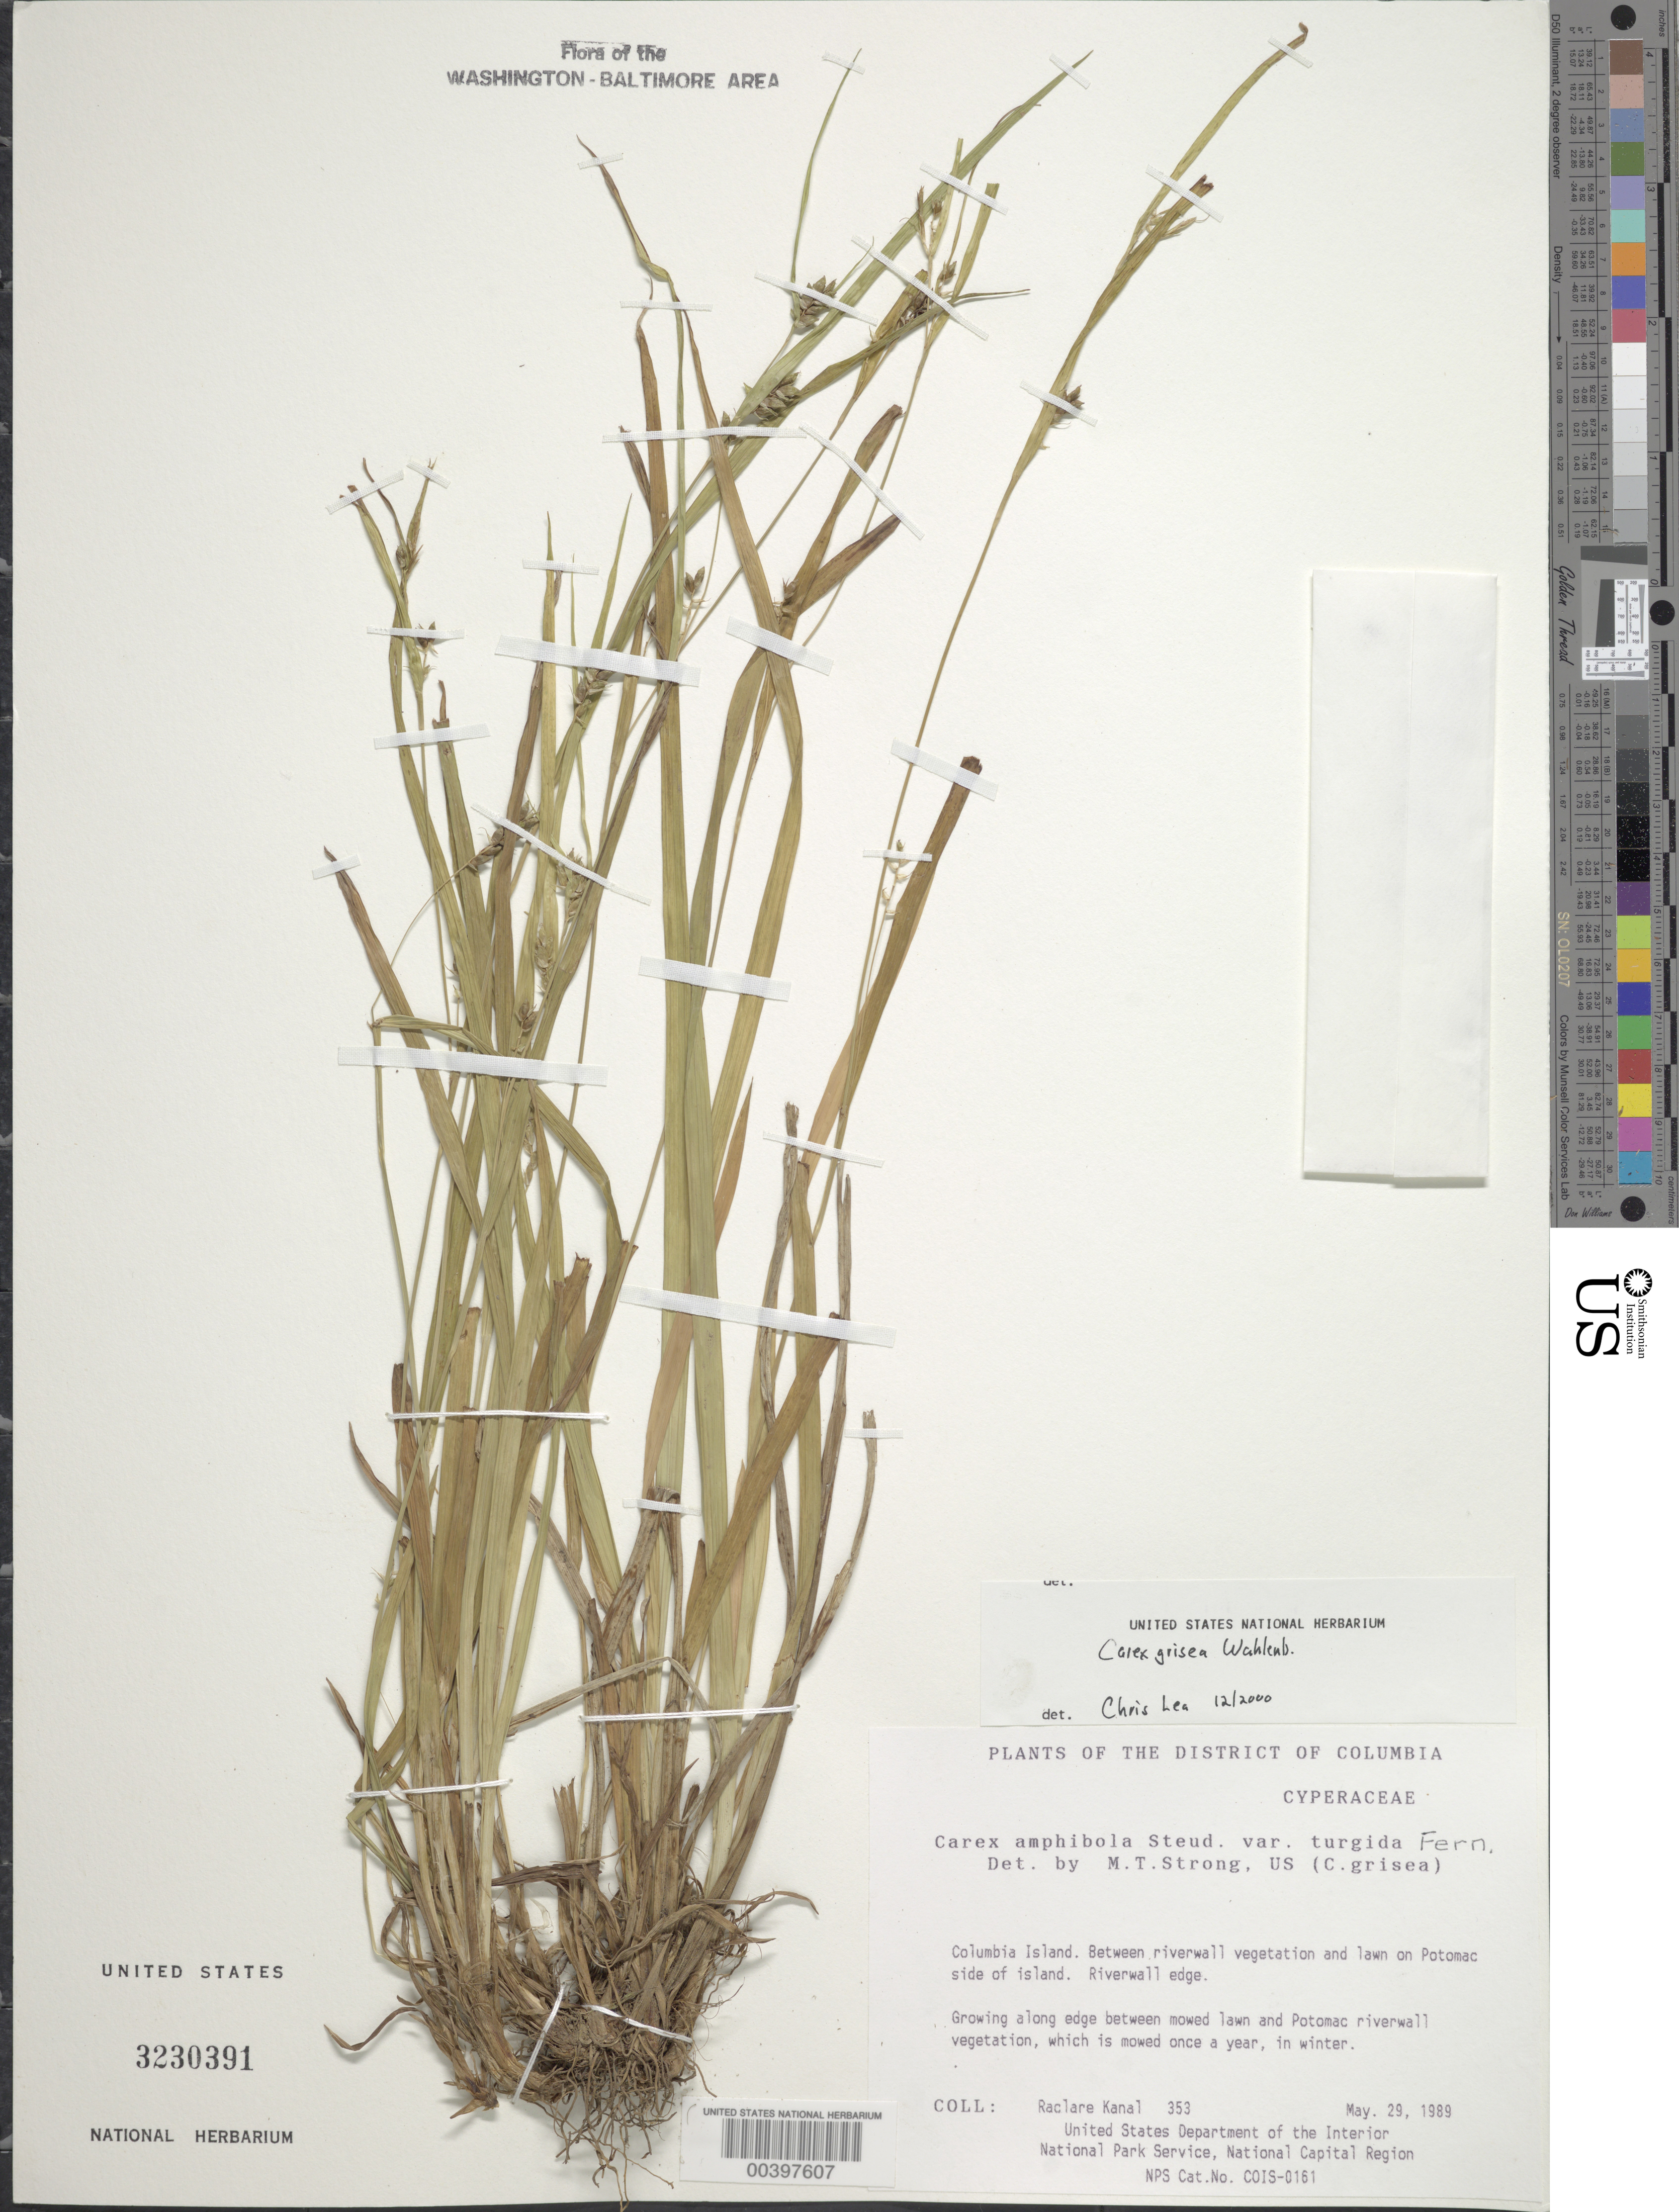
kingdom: Plantae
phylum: Tracheophyta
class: Liliopsida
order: Poales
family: Cyperaceae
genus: Carex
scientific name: Carex grisea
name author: Wahlenb.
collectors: R. Kanal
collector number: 353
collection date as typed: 29 May 1989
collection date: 1989-05-29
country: United States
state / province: District of Columbia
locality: Columbia Island, between the Potomac River and Boundary Channel Columbia Island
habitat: Riverwall edge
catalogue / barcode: US 3230391